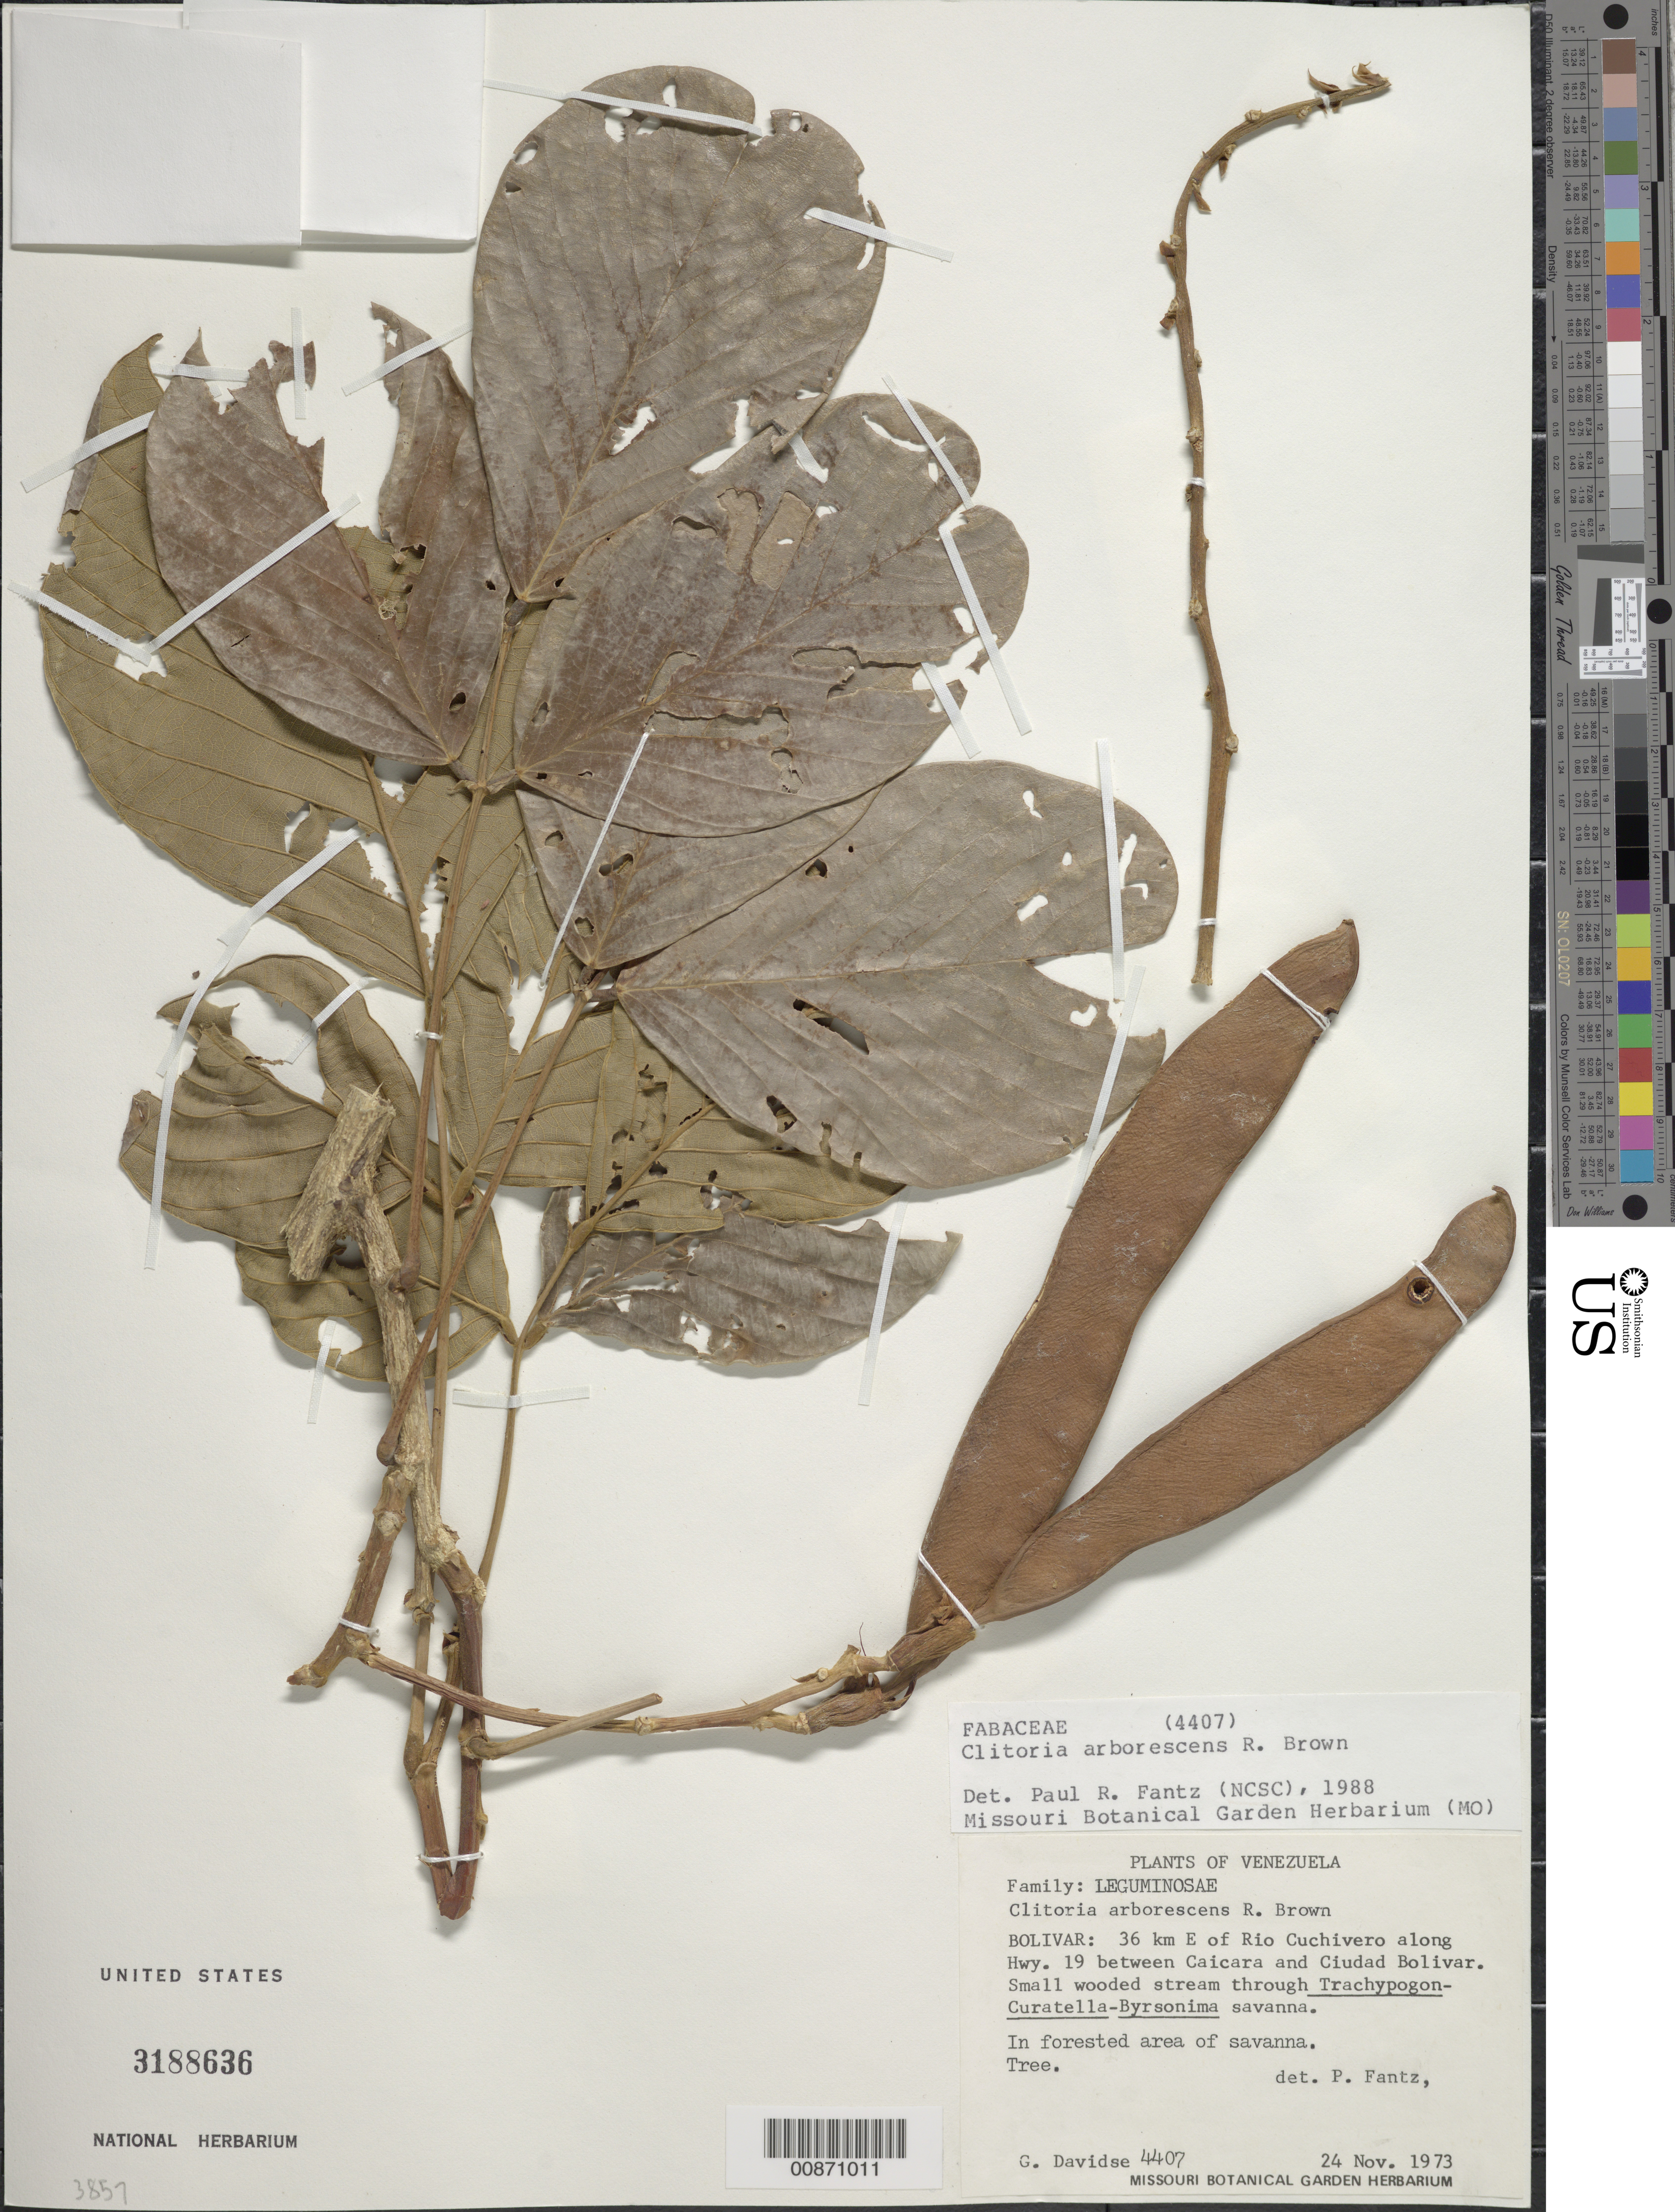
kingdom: Plantae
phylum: Tracheophyta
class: Magnoliopsida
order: Fabales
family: Fabaceae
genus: Clitoria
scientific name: Clitoria arborescens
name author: R. Br.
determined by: Fantz, P. R., (FLAS), University of Florida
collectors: G. Davidse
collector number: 4407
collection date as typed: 24-Nov-73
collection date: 1973-11-24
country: Venezuela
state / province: Bolívar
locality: Rio Cuchivero, 36 km E of; along Hwy 19 between Caicara and Ciudad Bolívar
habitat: Small wooded stream through Trachypogon-Curatella-Byrsonima savanna; in forested area of savanna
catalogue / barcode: US 3188636